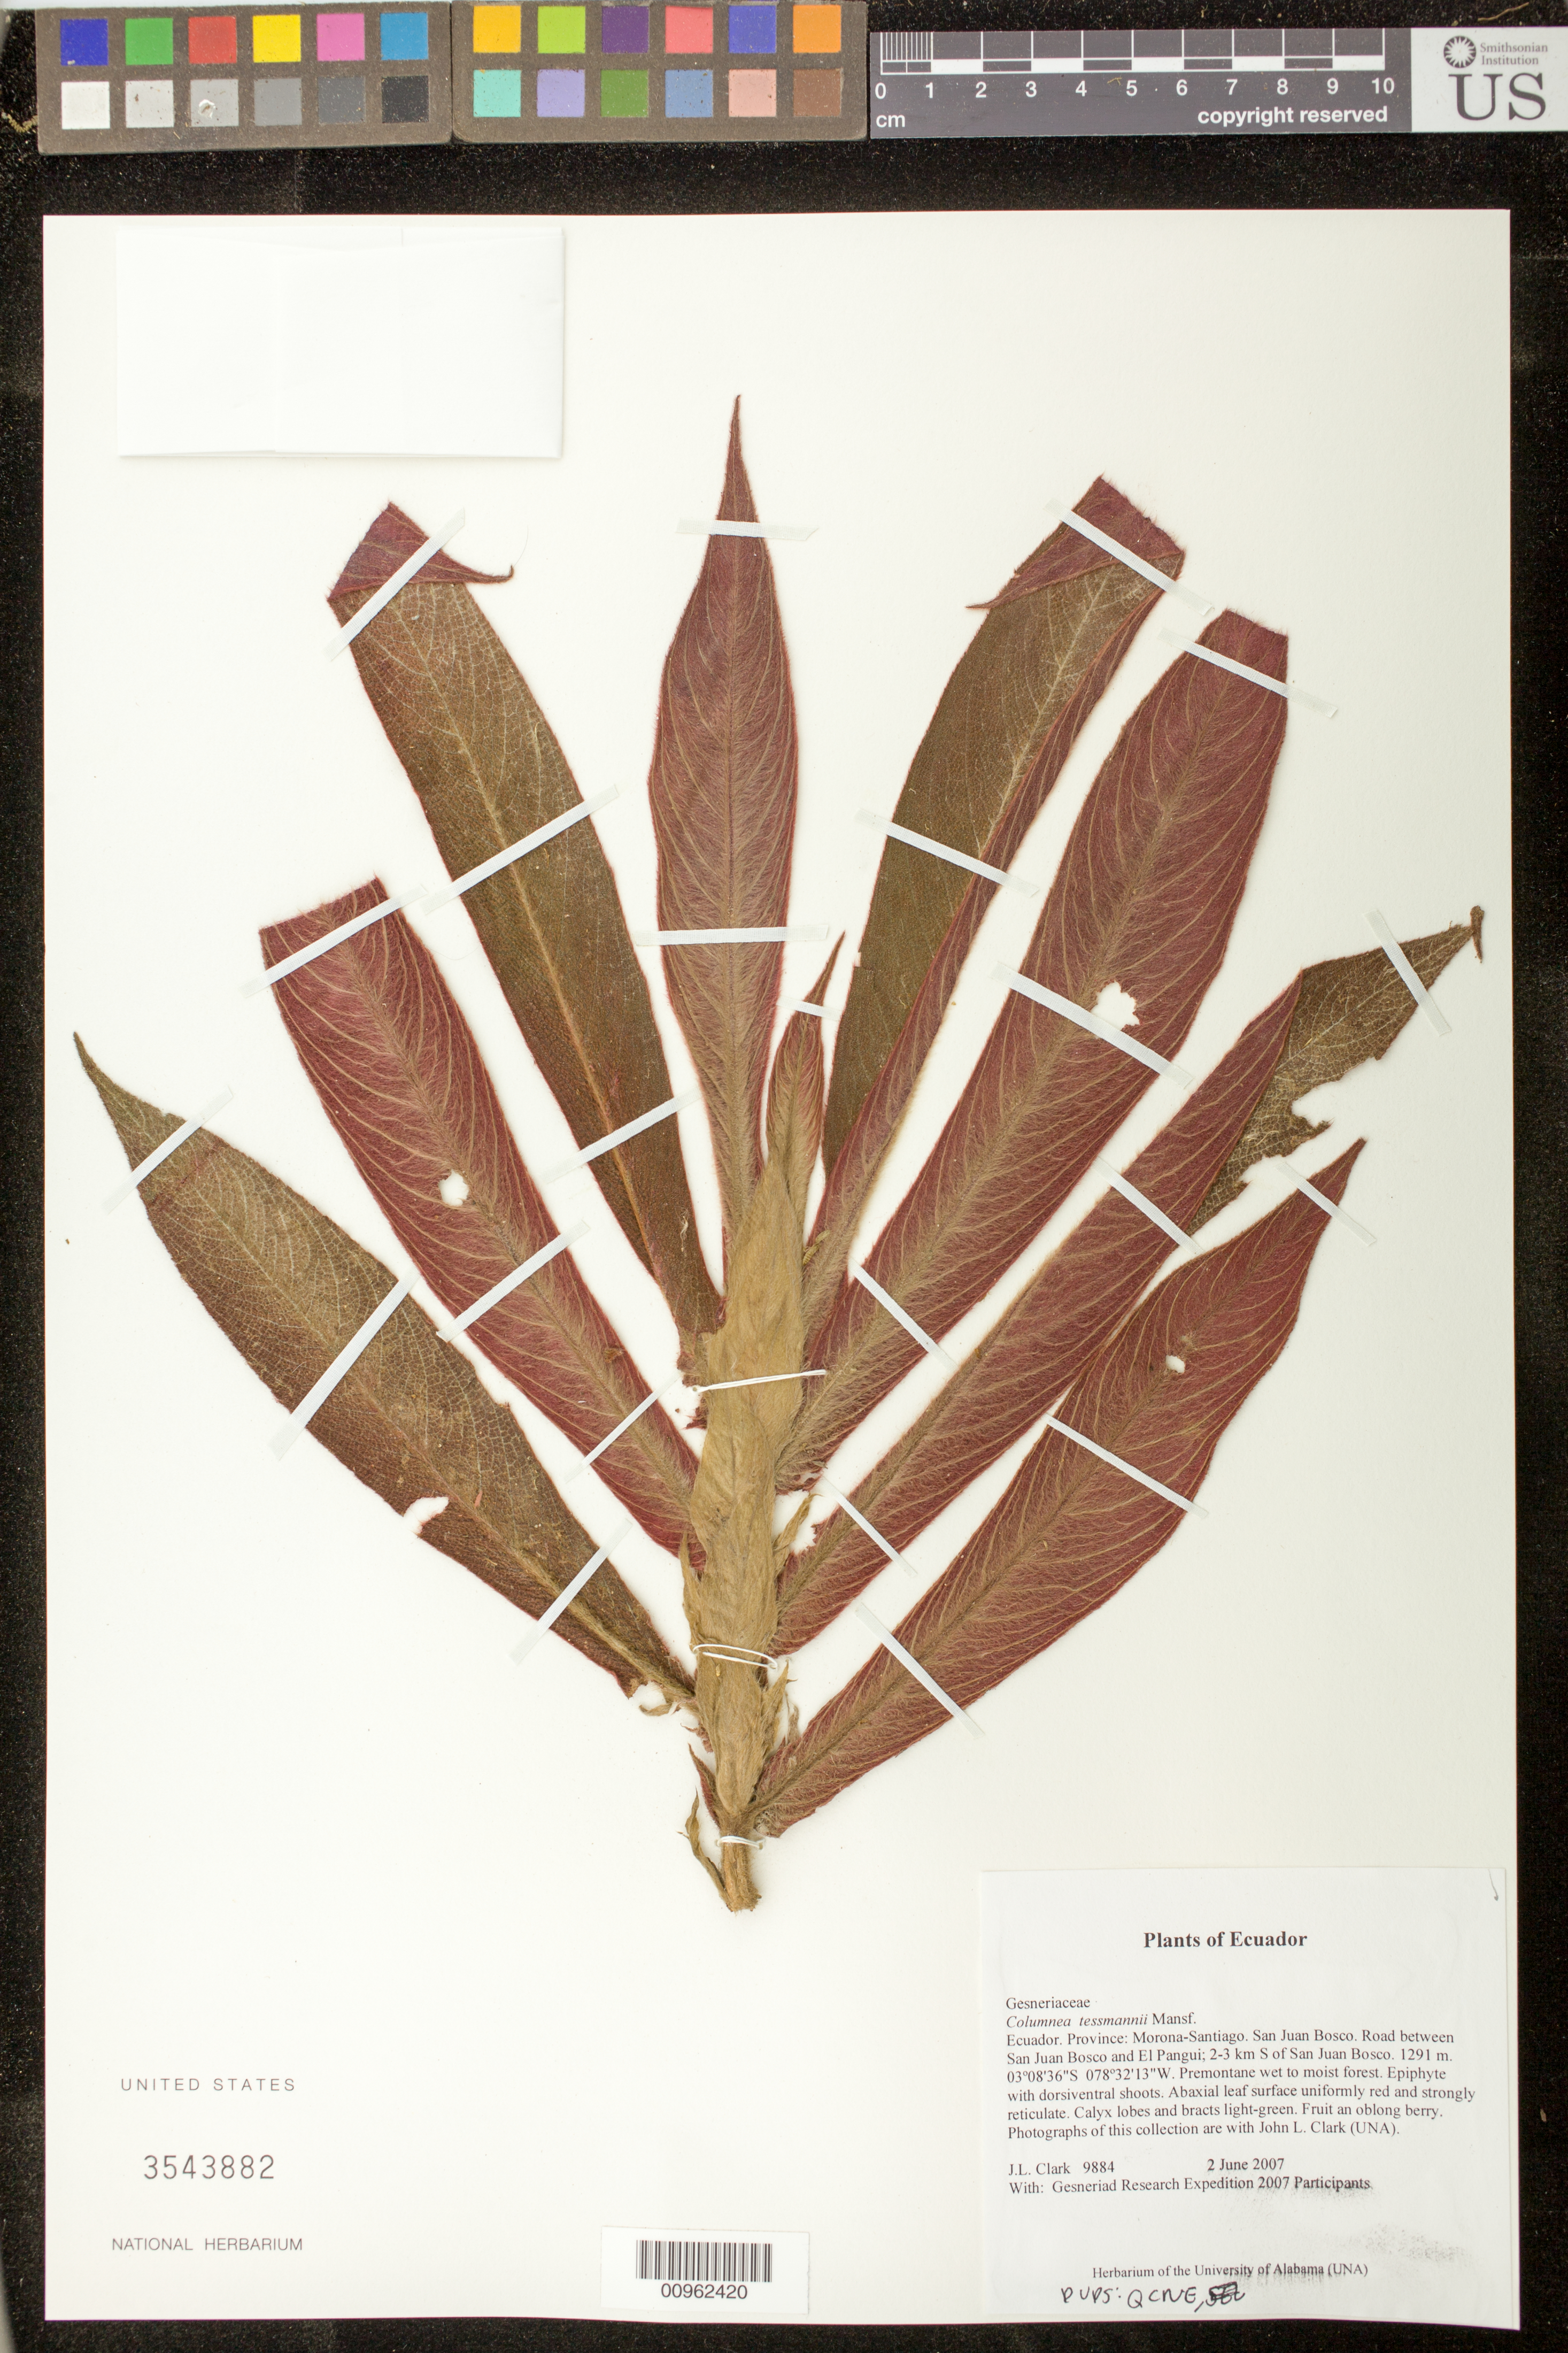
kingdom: Plantae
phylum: Tracheophyta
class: Magnoliopsida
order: Lamiales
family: Gesneriaceae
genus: Columnea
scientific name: Columnea tessmannii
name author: Mansf.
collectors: J. L. Clark & Gesneriad Research Expedition 2007 Participants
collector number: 9884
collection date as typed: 02 Jun 2007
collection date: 2007-06-02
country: Ecuador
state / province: Morona-Santiago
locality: San Juan Bosco. Road between San Juan Bosco and El Pangui; 2-3 km S of San Juan Bosco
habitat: Premontane wet to moist forest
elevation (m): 1291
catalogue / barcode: US 3543882